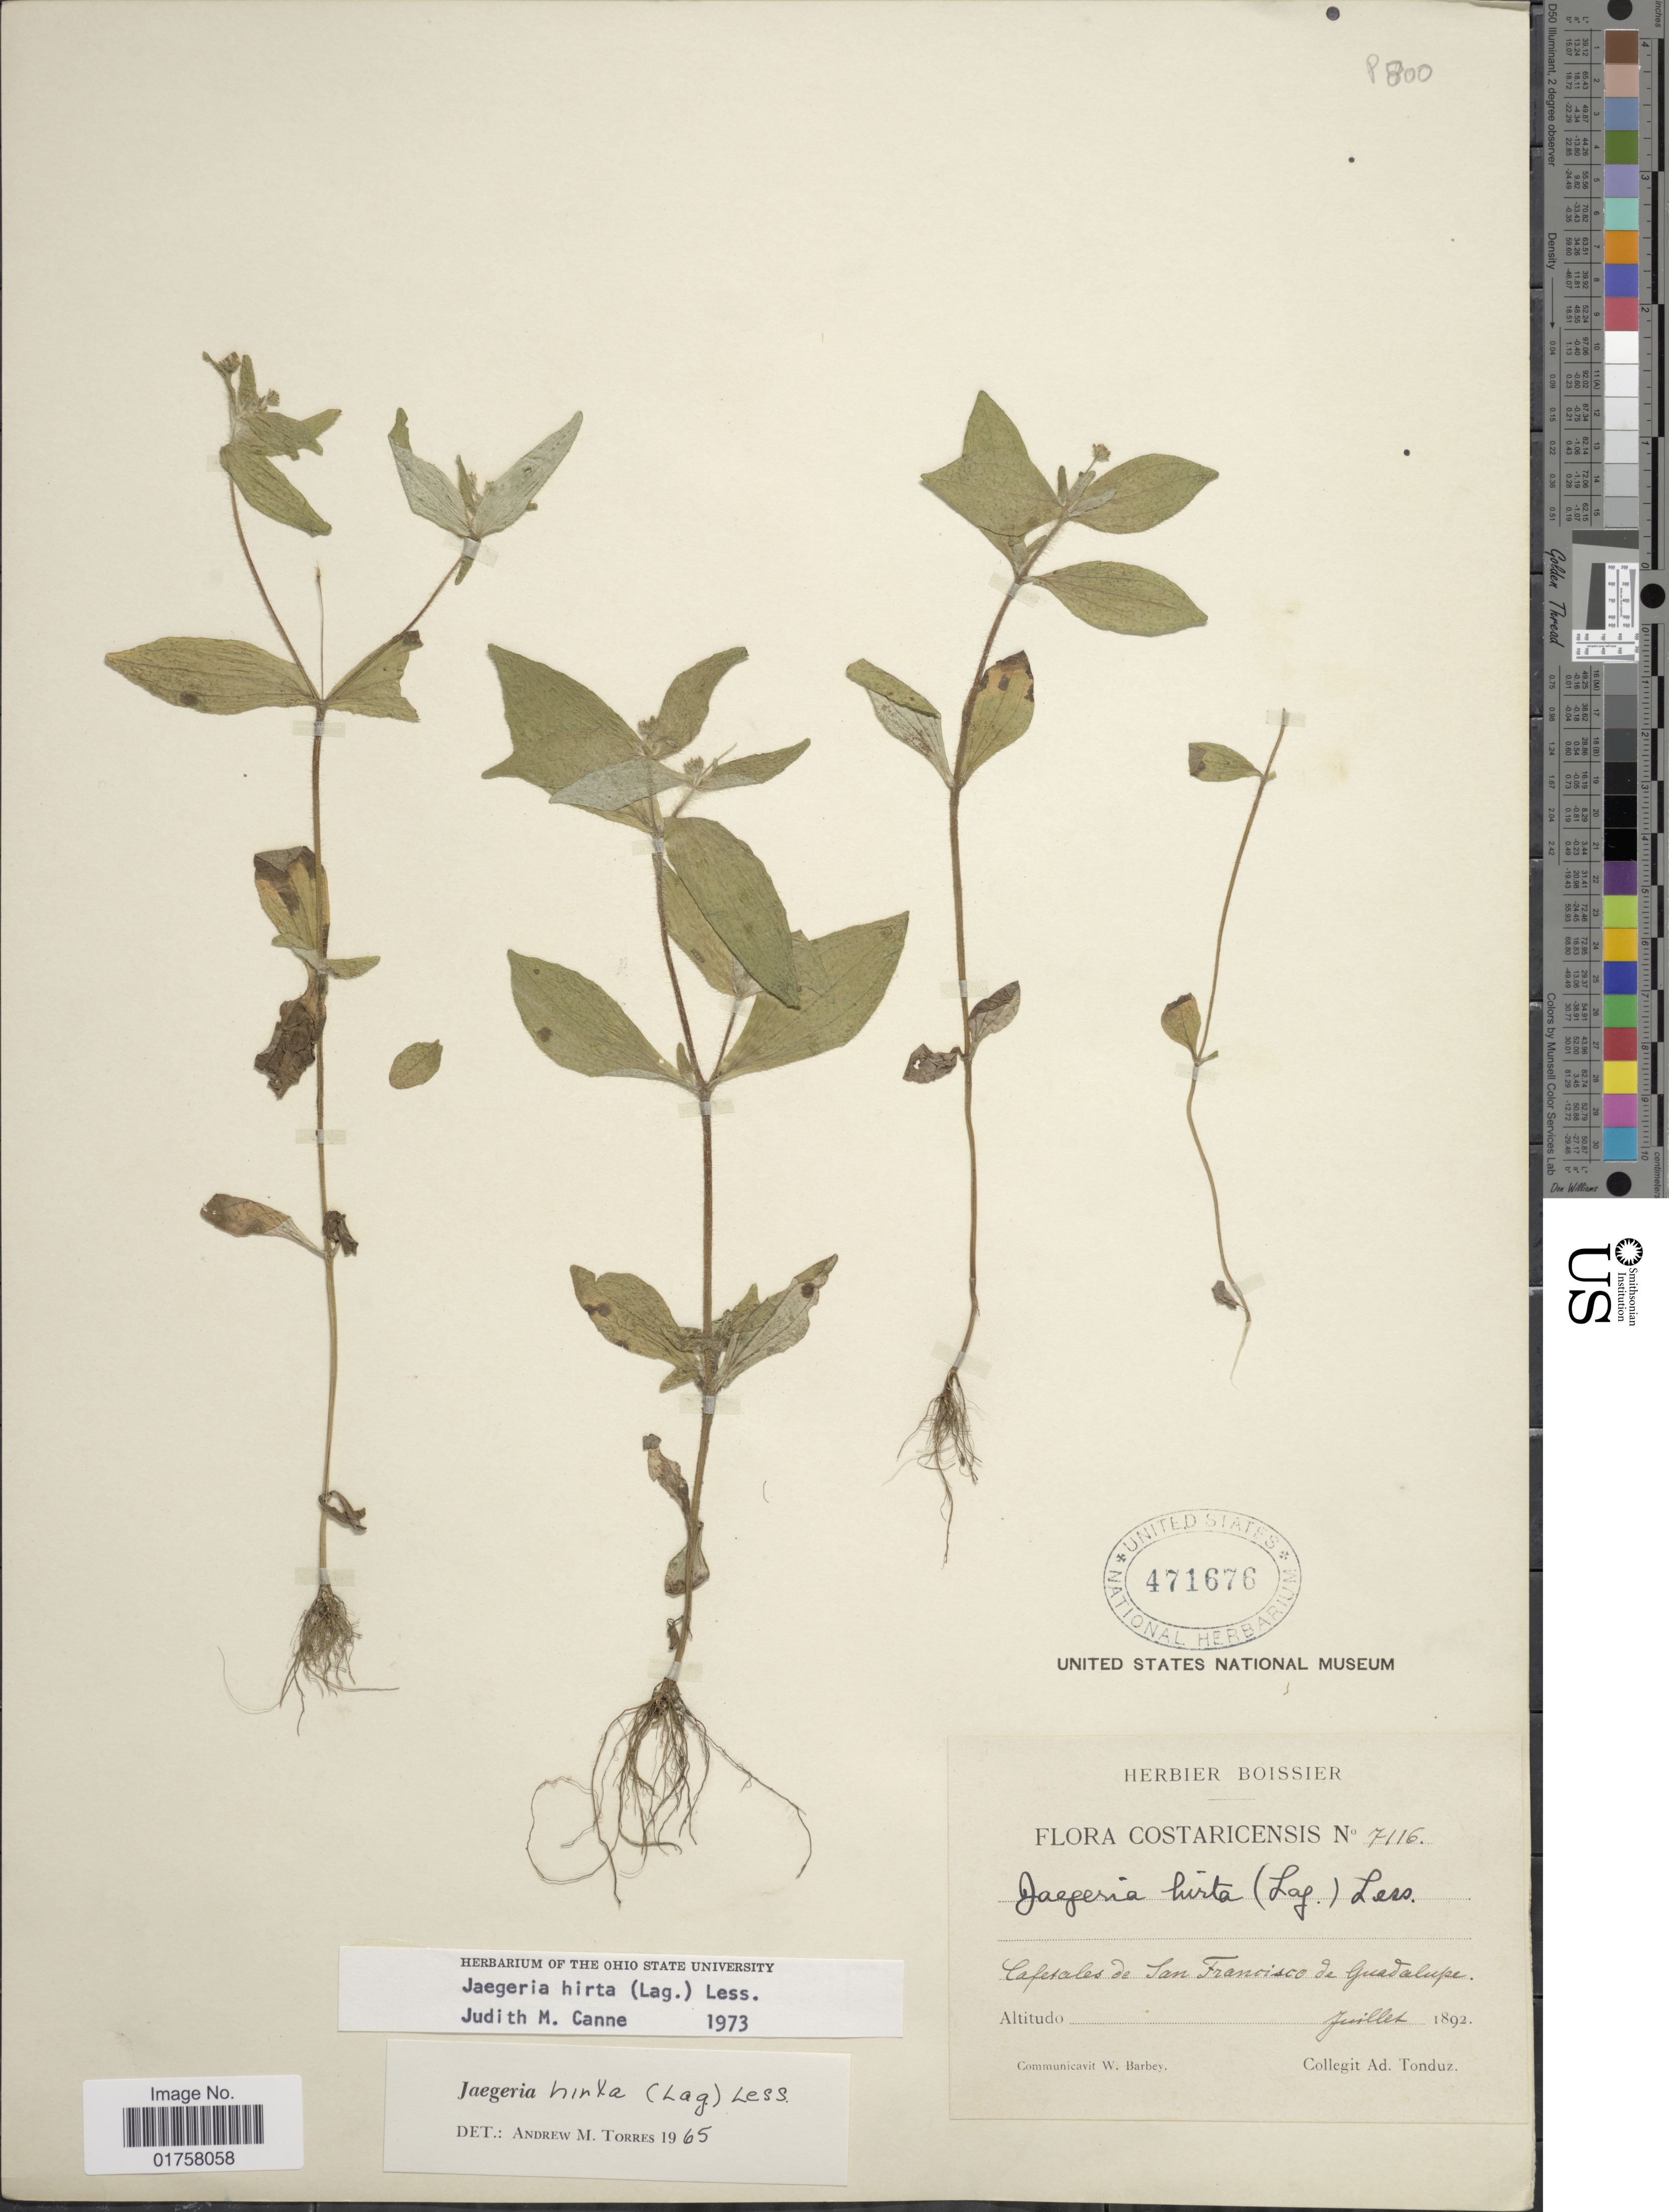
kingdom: Plantae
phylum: Tracheophyta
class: Magnoliopsida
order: Asterales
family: Asteraceae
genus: Jaegeria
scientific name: Jaegeria hirta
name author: (Lag.) Less.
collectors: A. Tonduz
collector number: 7116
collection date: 1892-07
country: Costa Rica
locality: Cafetales de San Francisco de Guadalupe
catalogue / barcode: US 471676